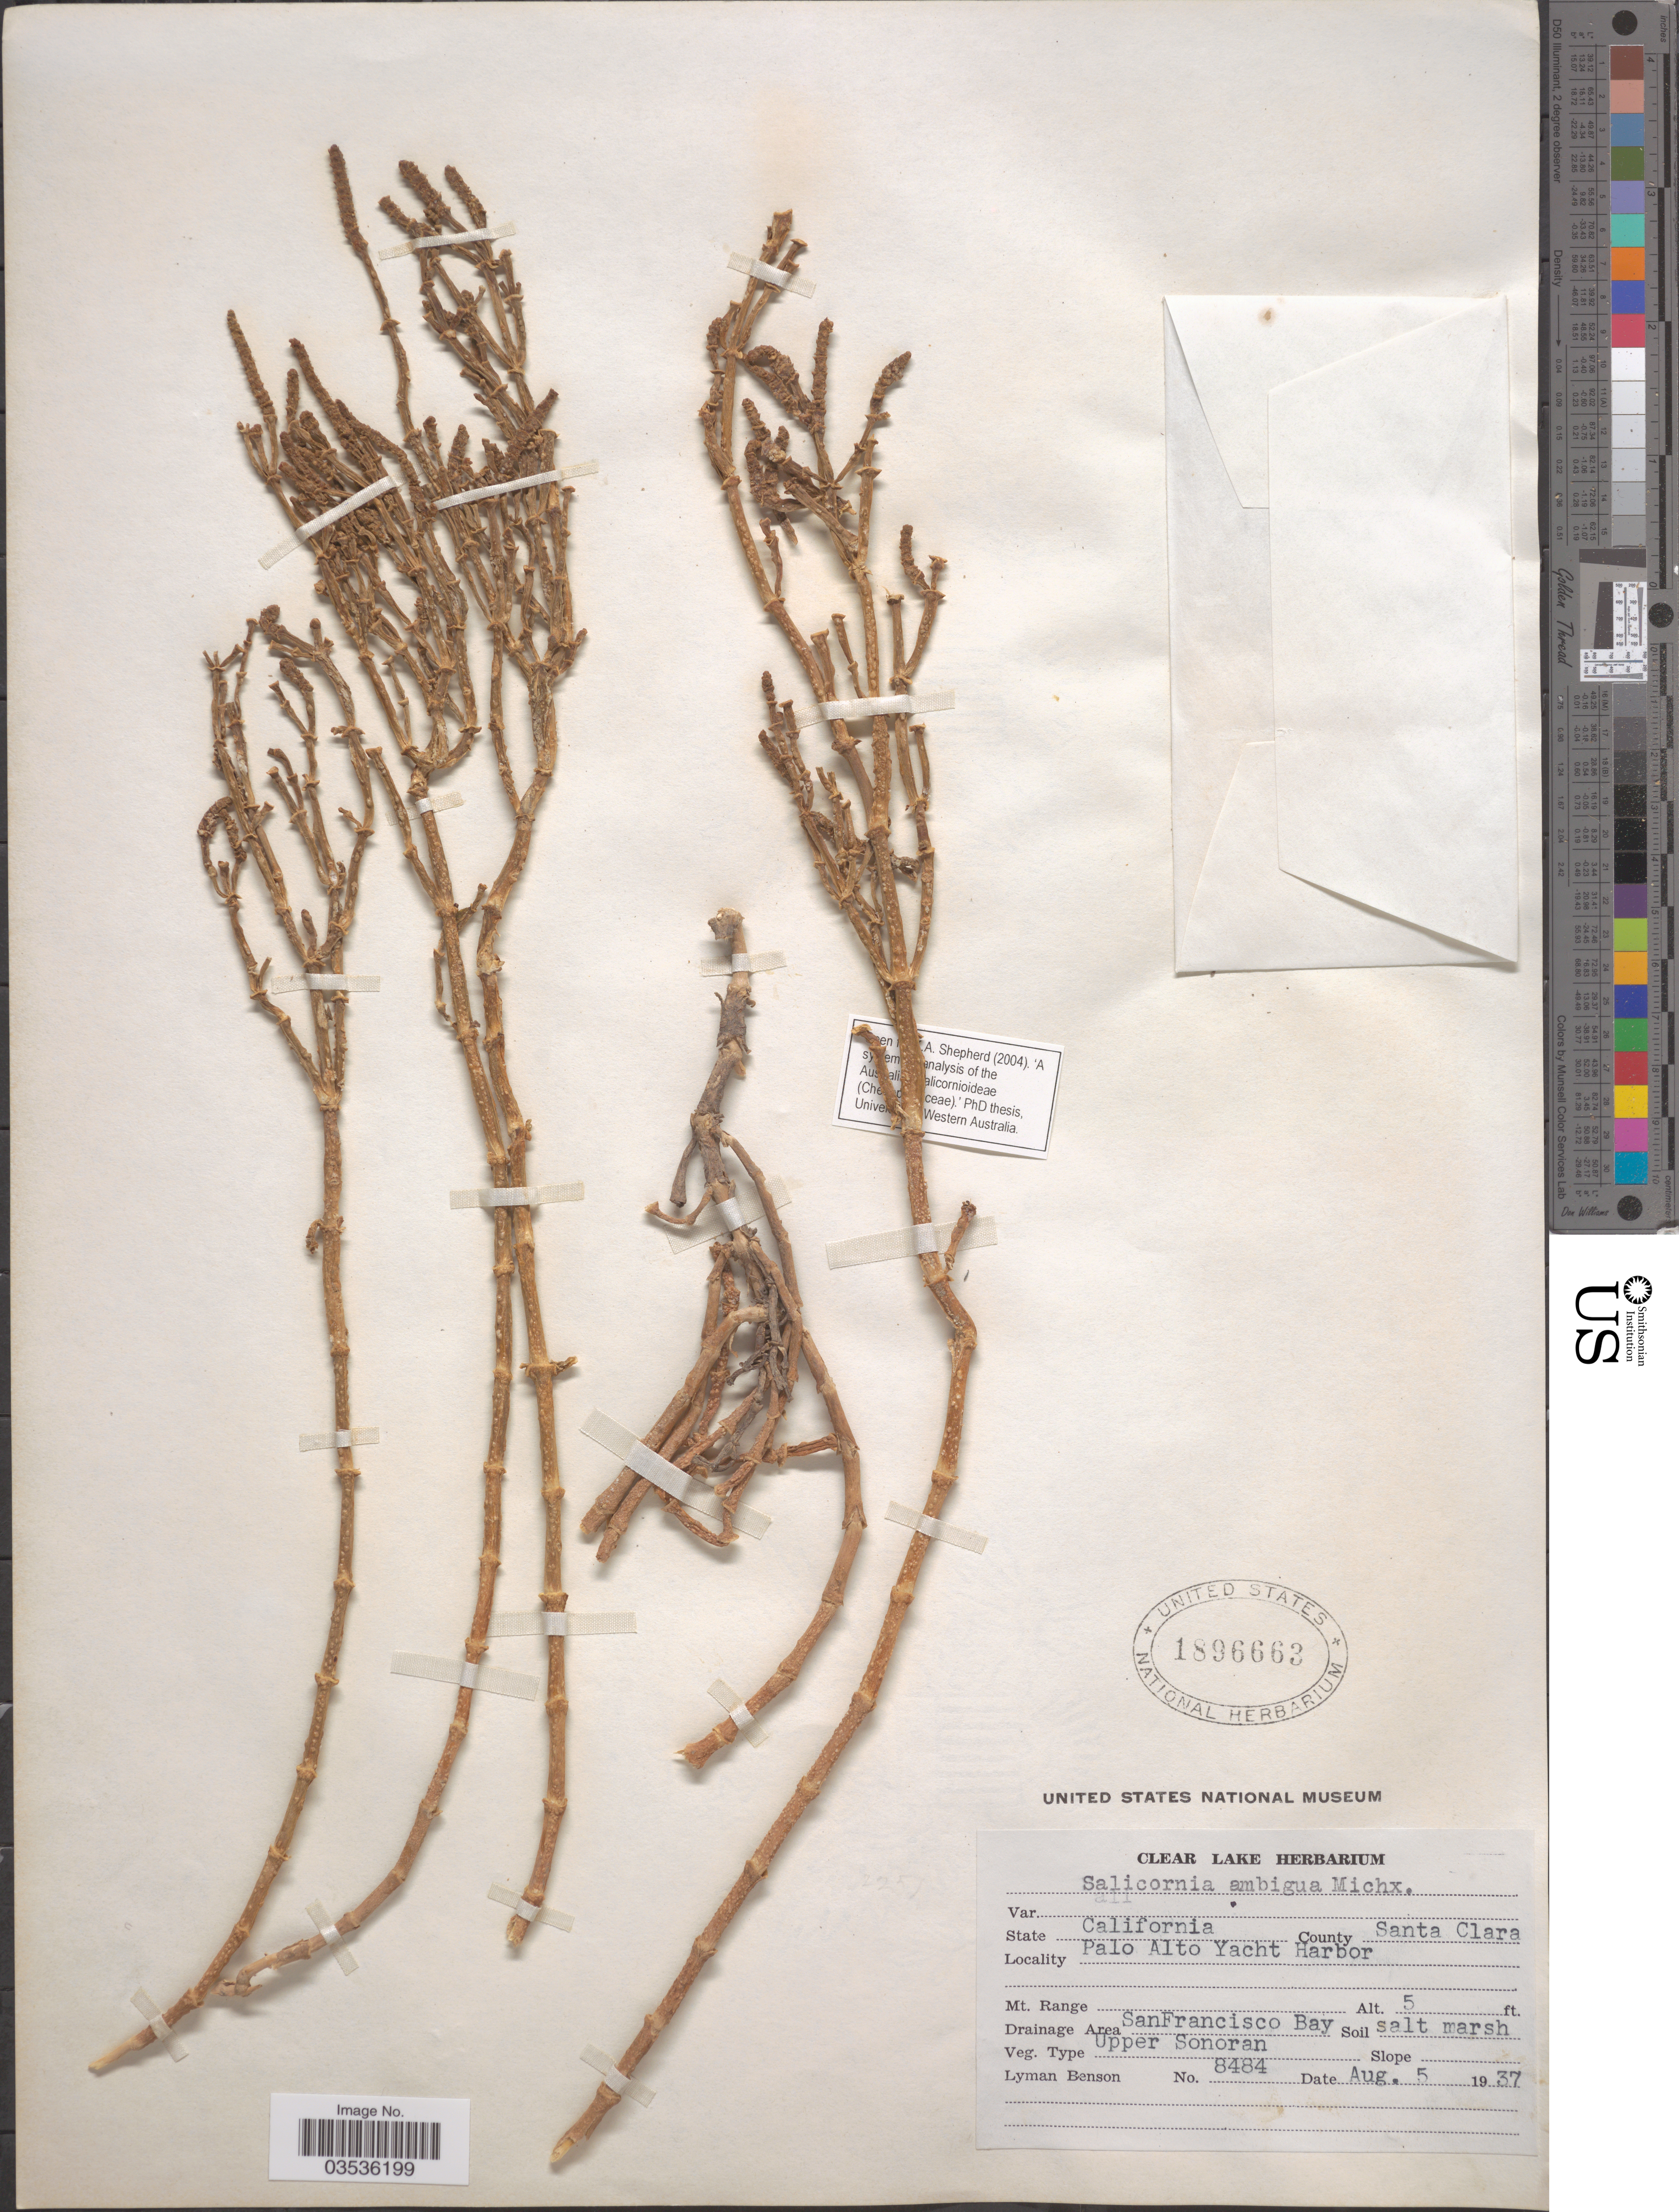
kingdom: Plantae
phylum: Tracheophyta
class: Magnoliopsida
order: Caryophyllales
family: Amaranthaceae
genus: Salicornia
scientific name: Salicornia pacifica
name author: Standl.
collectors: L. D. Benson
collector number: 8484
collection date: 1937-08-05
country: United States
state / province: California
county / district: Santa Clara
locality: County Santa Clara. Palo Alto Yacht Harbor. Drainage Area San Francisco Bay. Upper Sonoran.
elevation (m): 2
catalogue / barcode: US 1896663